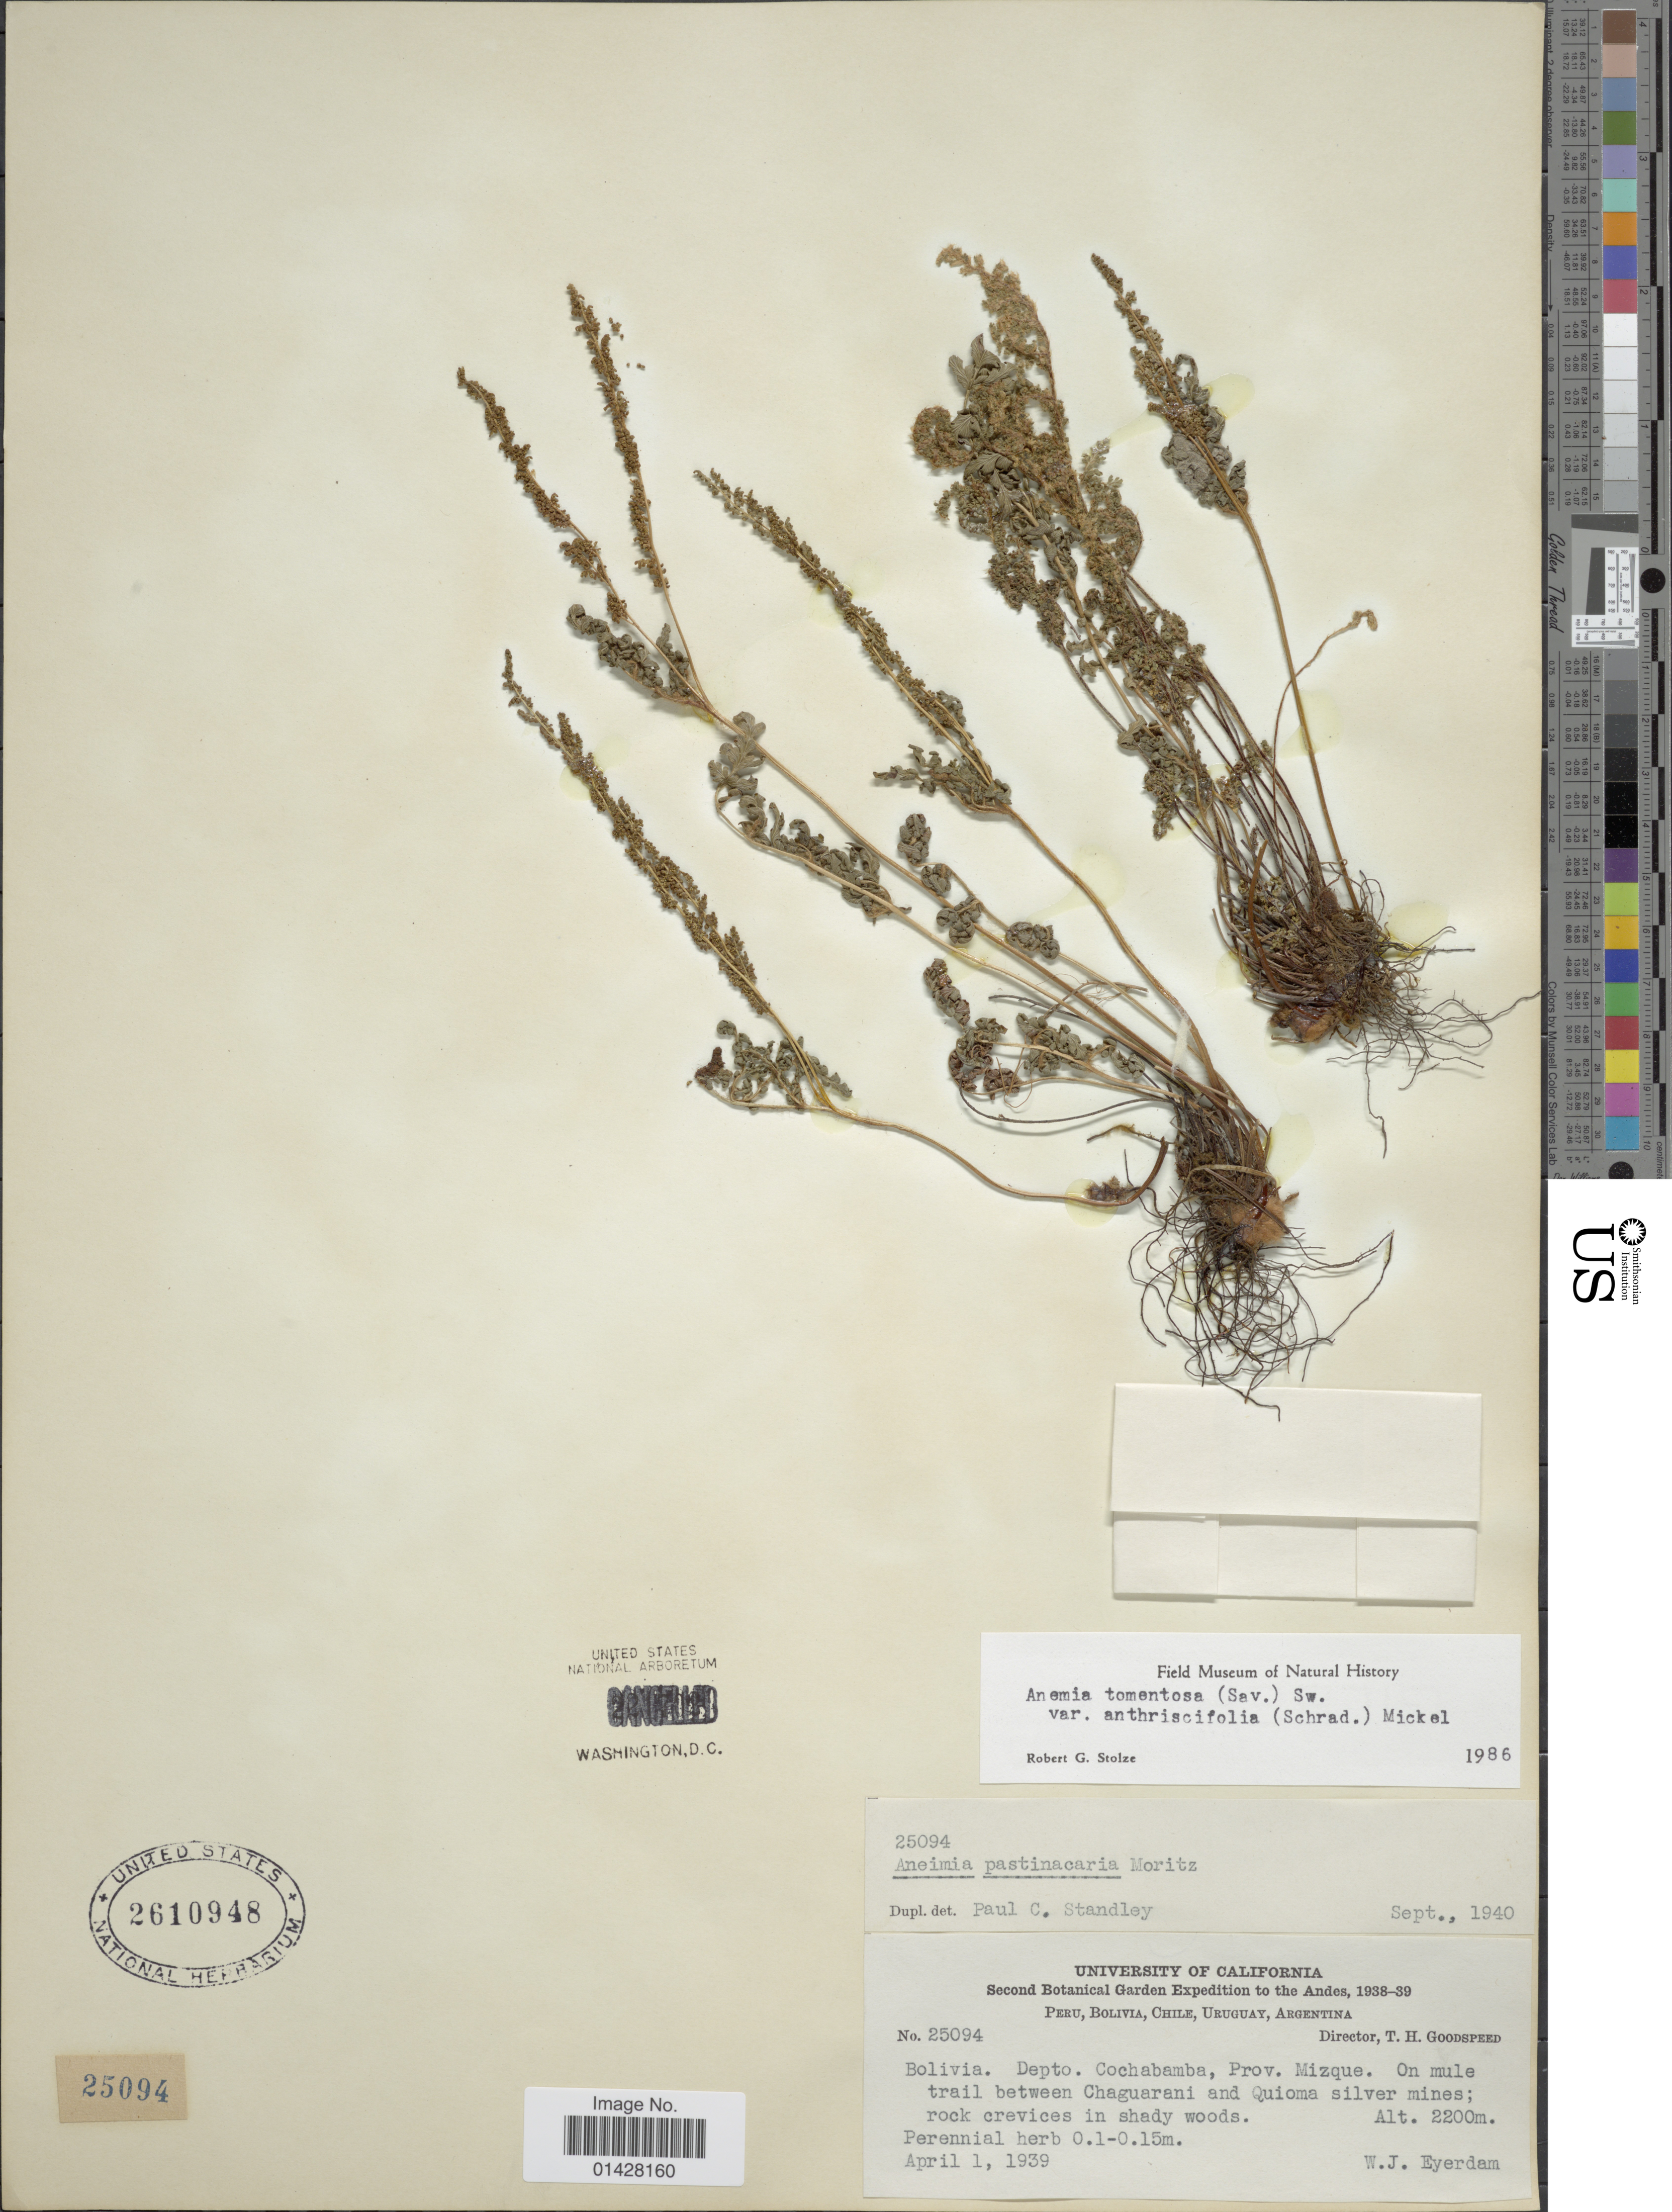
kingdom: Plantae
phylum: Tracheophyta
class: Polypodiopsida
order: Schizaeales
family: Anemiaceae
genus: Anemia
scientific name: Anemia tomentosa var. anthriscifolia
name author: (Schrad.) Mickel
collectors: W. J. Eyerdam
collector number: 25094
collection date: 1939-04-01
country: Bolivia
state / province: Cochabamba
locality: Bolivia. Depto. Cochabamba, Prov. Mizque. On mile trail between Chaguarani and Quioma silver mines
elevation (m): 2200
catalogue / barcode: US 2610948